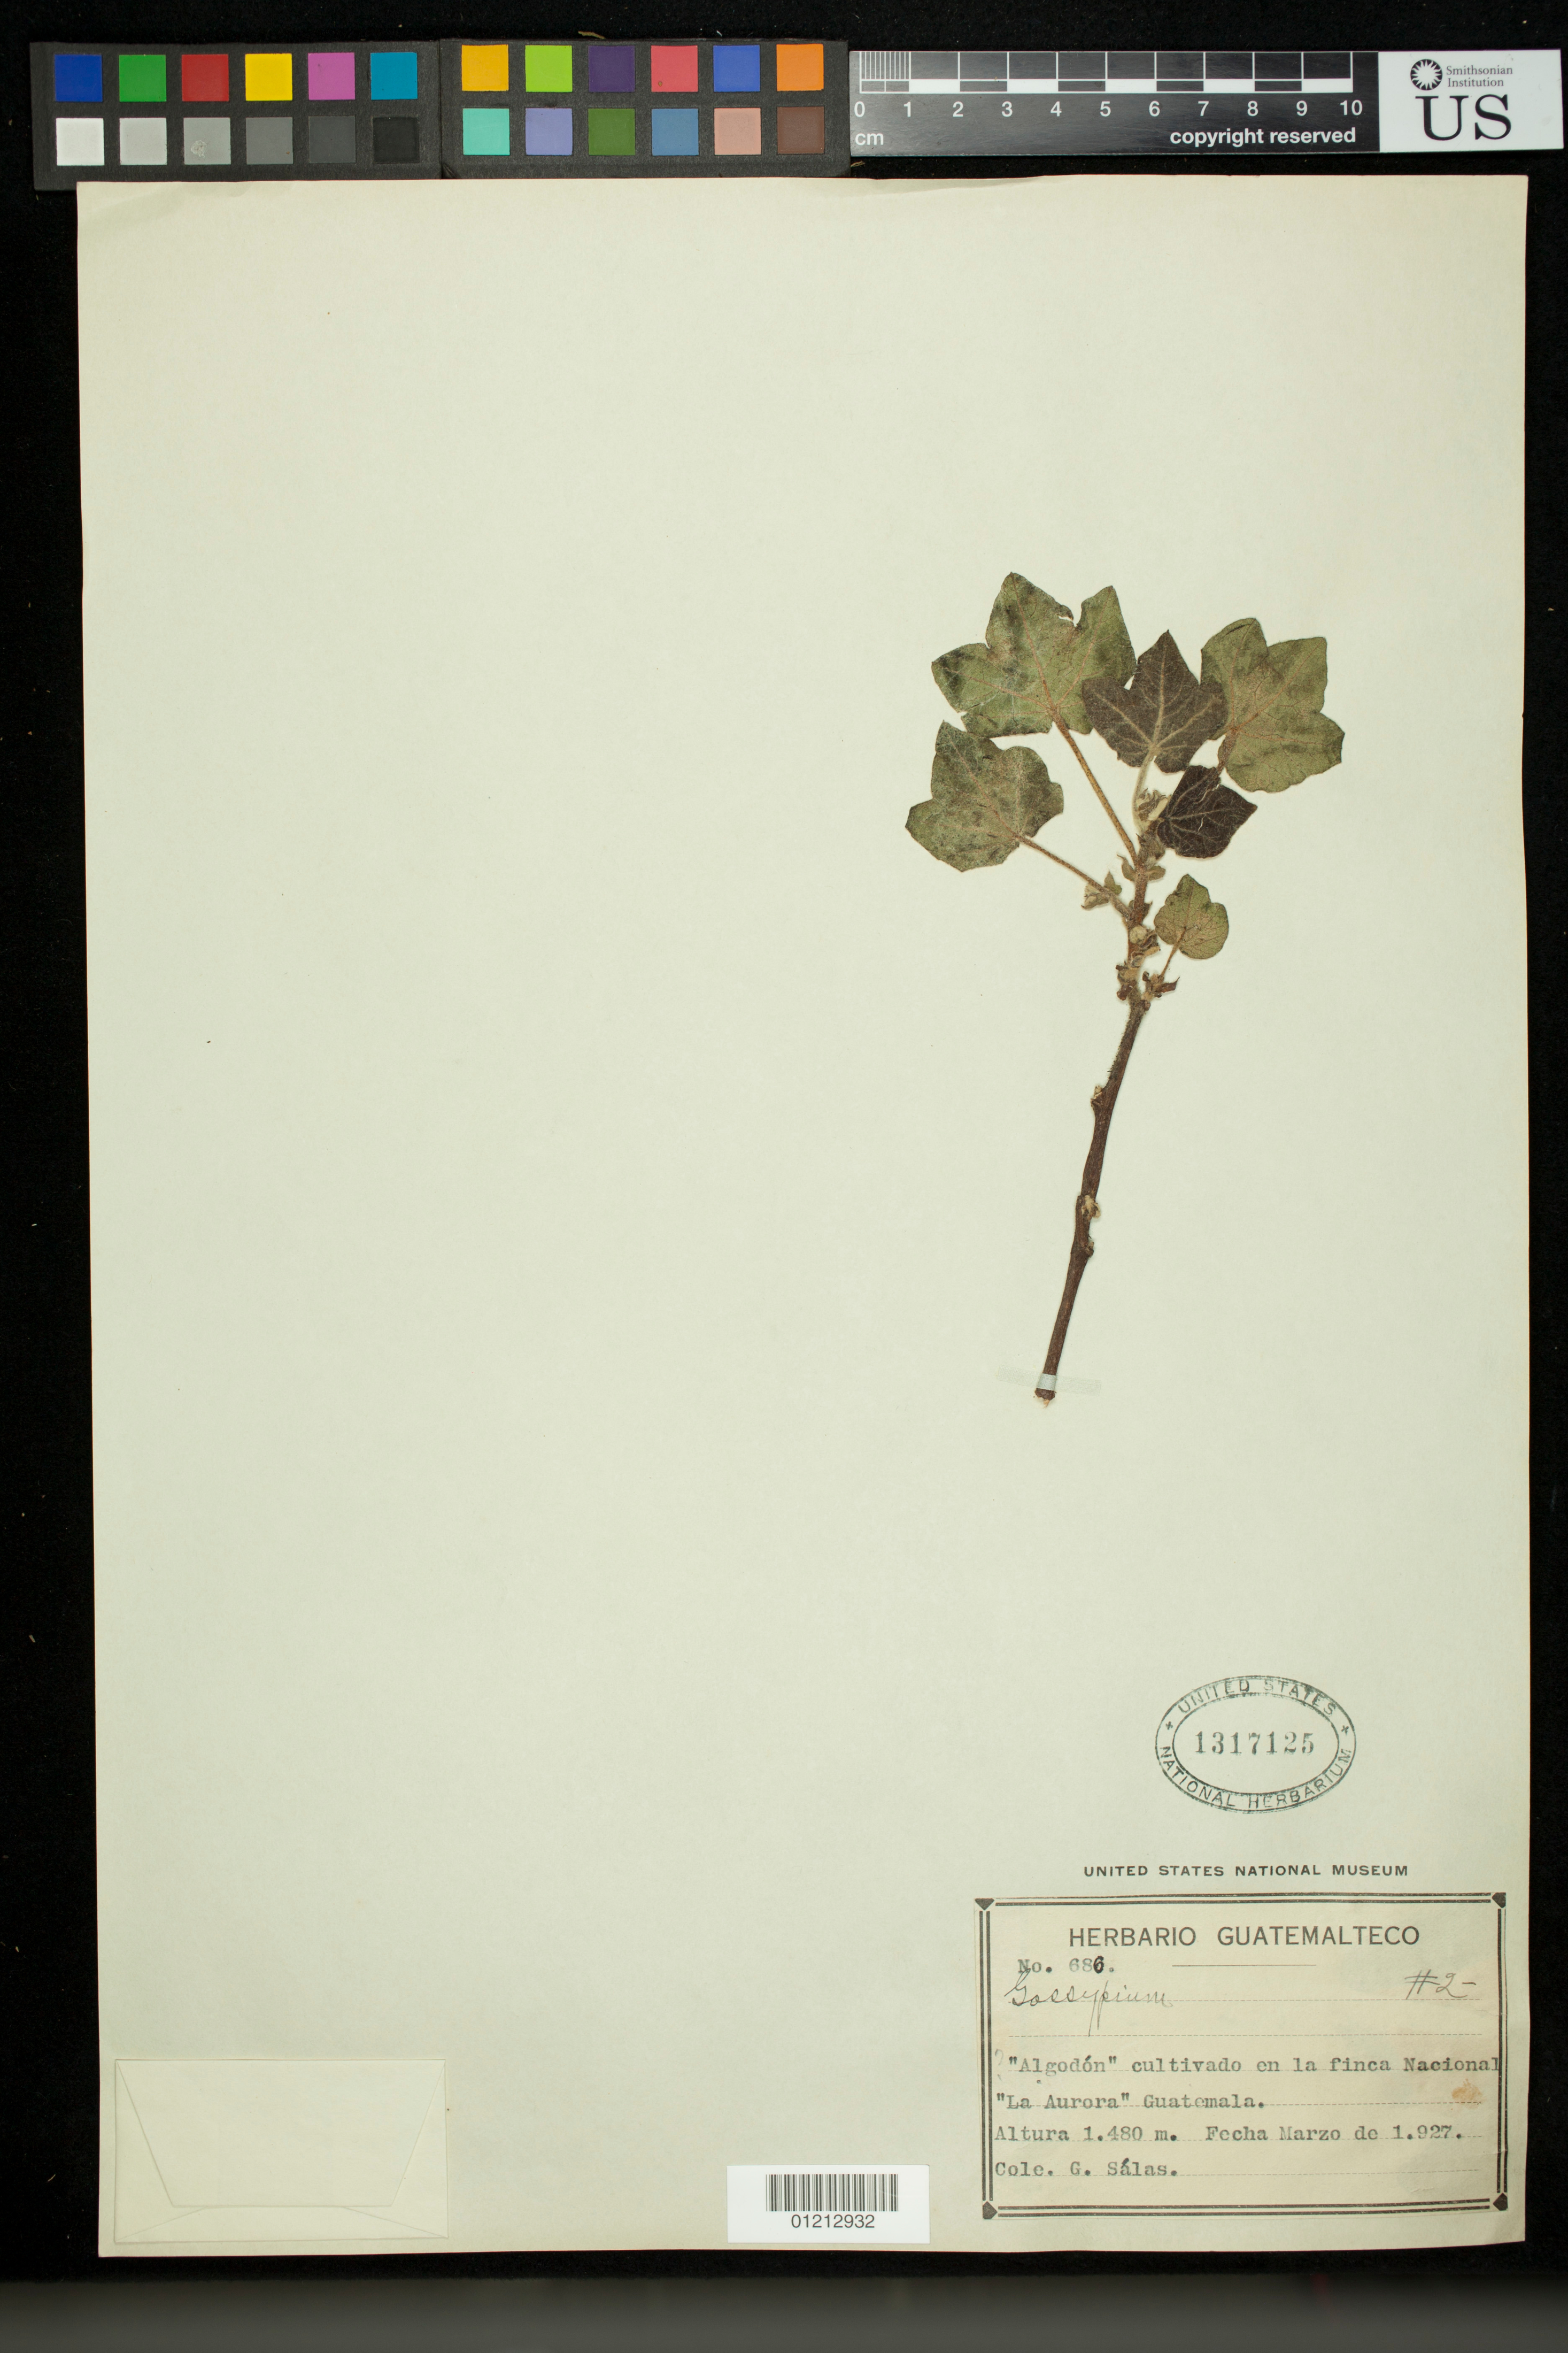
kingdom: Plantae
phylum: Tracheophyta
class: Magnoliopsida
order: Malvales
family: Malvaceae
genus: Gossypium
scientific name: Gossypium sp.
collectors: G. Salas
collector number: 686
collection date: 1927-03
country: Guatemala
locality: cultivado en la finca Nacional La Aurora Guatemala.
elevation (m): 1480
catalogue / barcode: US 1317125